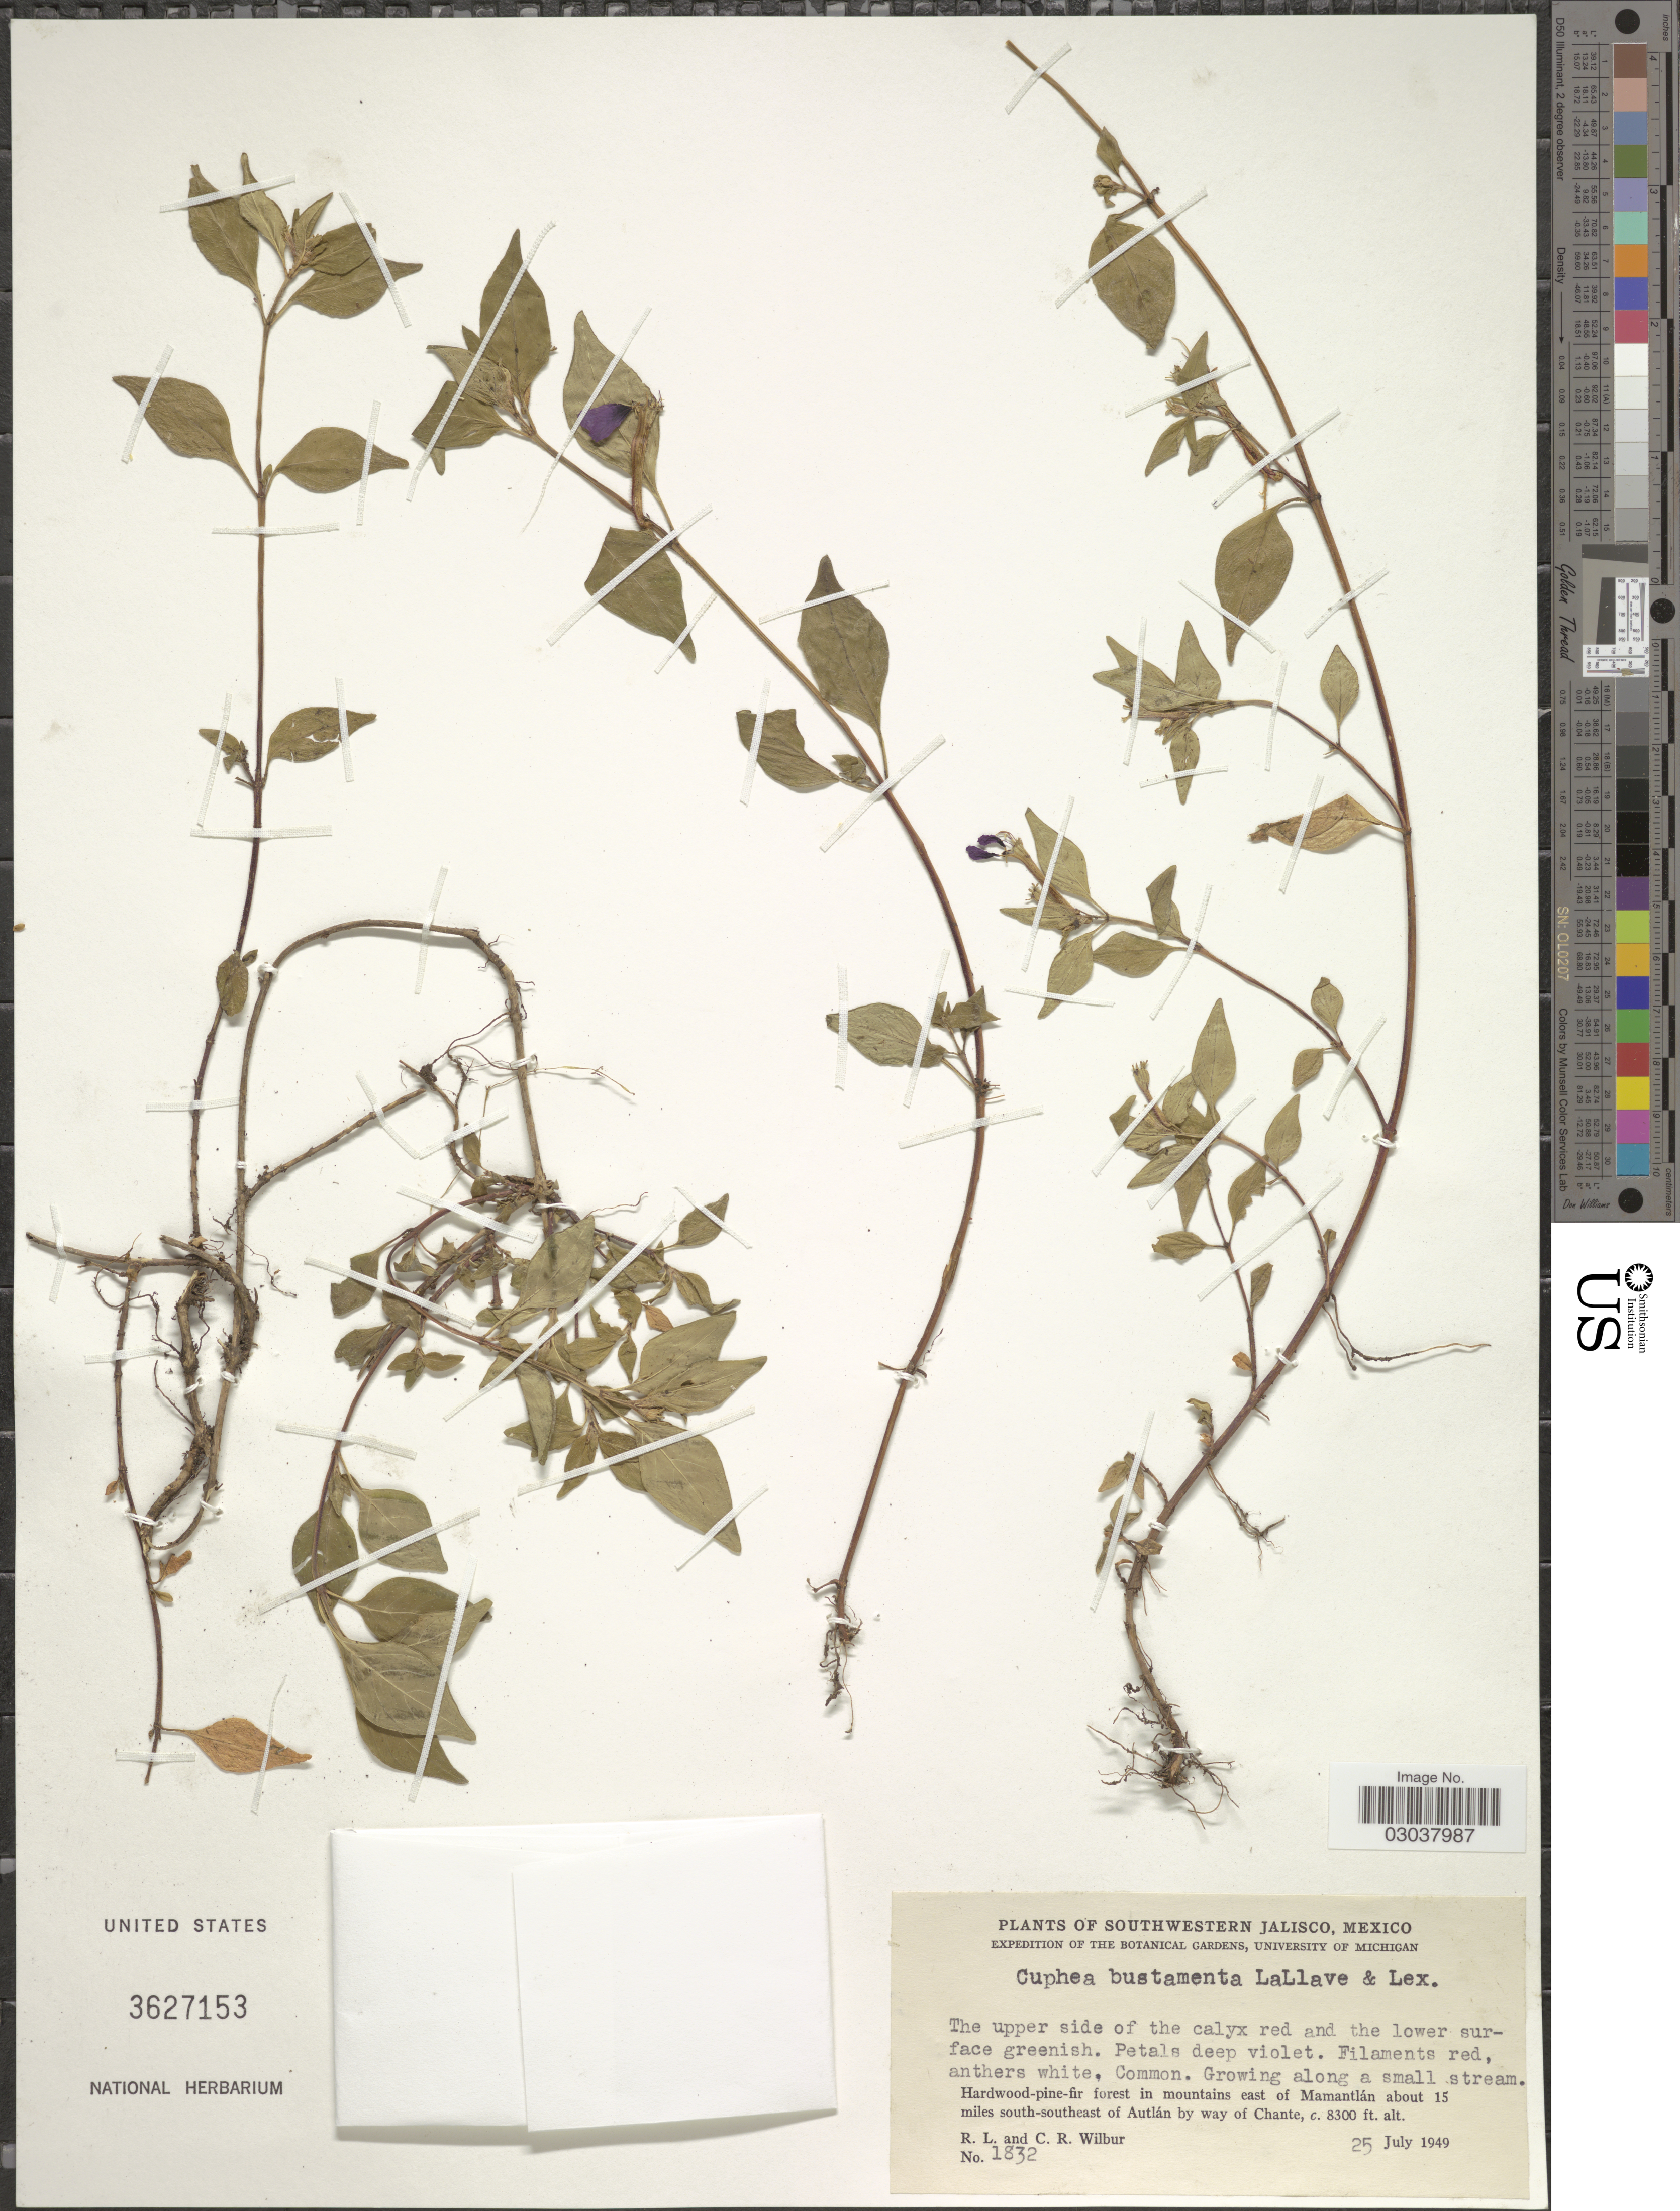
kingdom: Plantae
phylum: Tracheophyta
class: Magnoliopsida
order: Myrtales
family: Lythraceae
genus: Cuphea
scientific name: Cuphea bustamanta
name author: Lex.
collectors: R. L. Wilbur & C. Wilbur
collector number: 1832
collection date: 1949-07-25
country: Mexico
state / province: Jalisco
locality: Southwestern Jalisco. Mountains east of Mamantlán about 15 miles south-southeast of Autlán by way of Chante.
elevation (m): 2530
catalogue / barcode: US 3627153